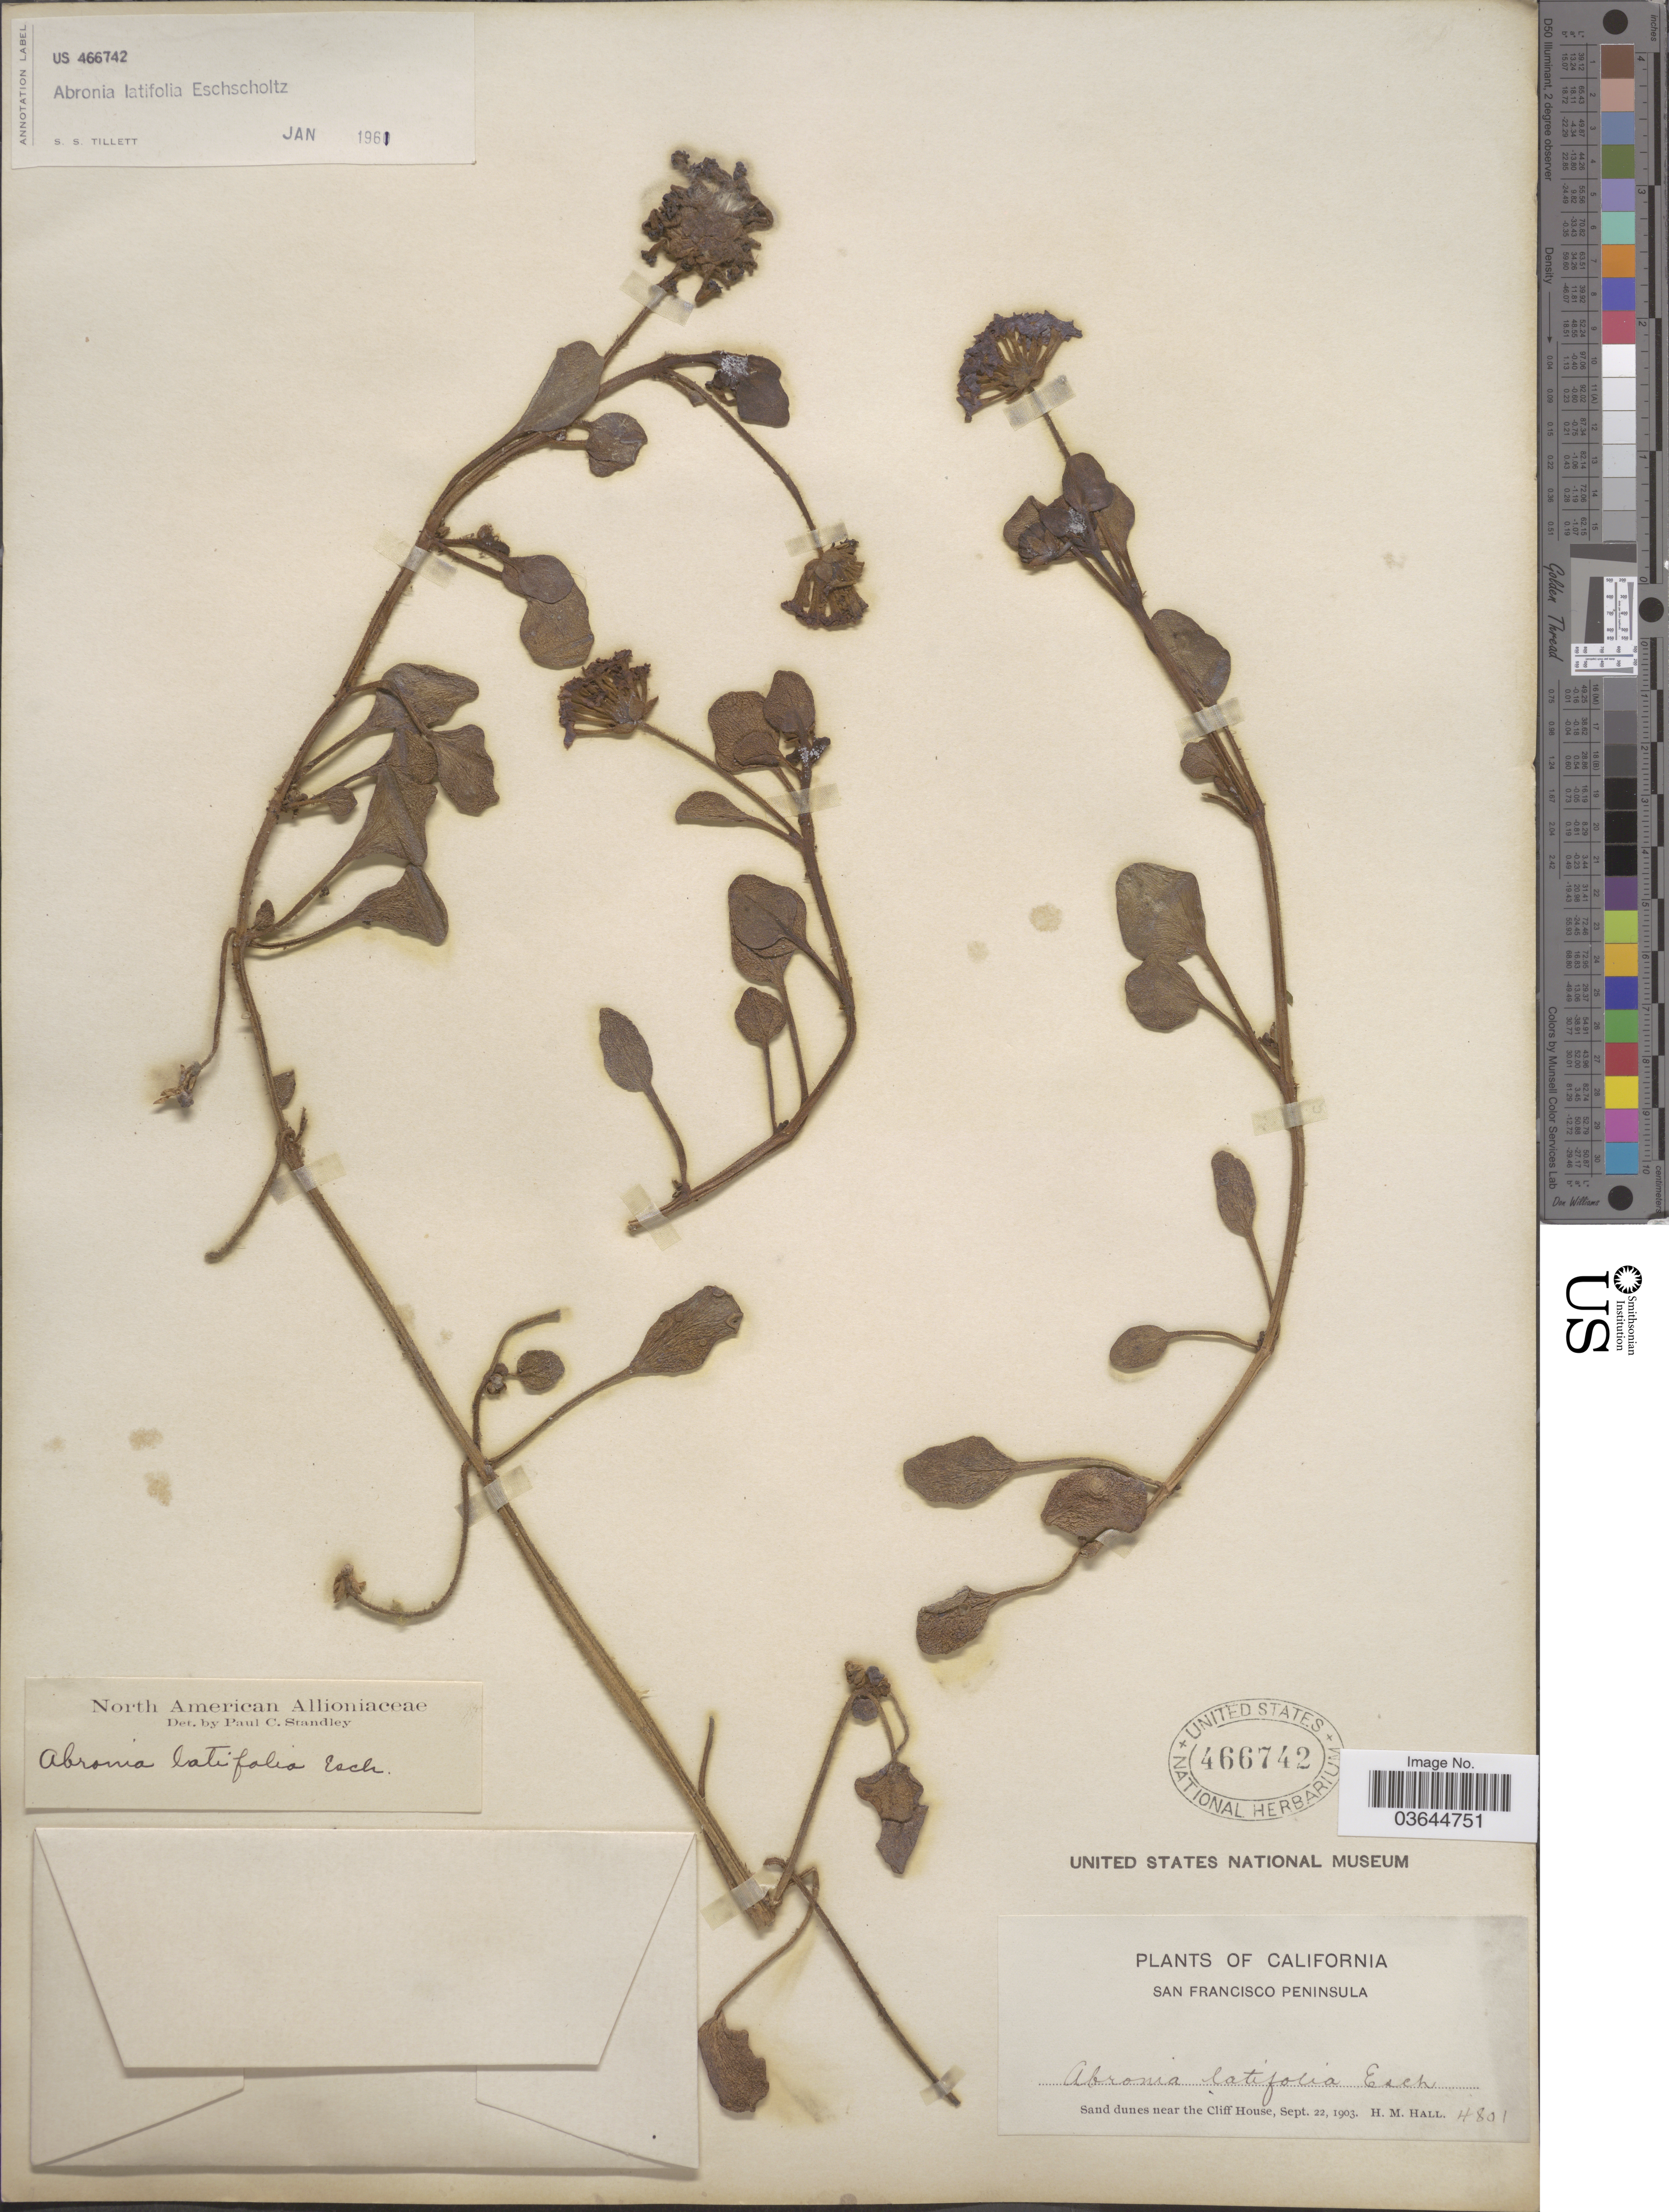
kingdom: Plantae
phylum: Tracheophyta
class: Magnoliopsida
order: Caryophyllales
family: Nyctaginaceae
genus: Abronia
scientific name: Abronia latifolia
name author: Eschsch.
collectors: H. M. Hall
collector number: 4801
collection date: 1903-09-22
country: United States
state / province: California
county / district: San Francisco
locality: San Francisco Peninsula. Sand dunes near the Cliff House.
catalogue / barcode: US 466742